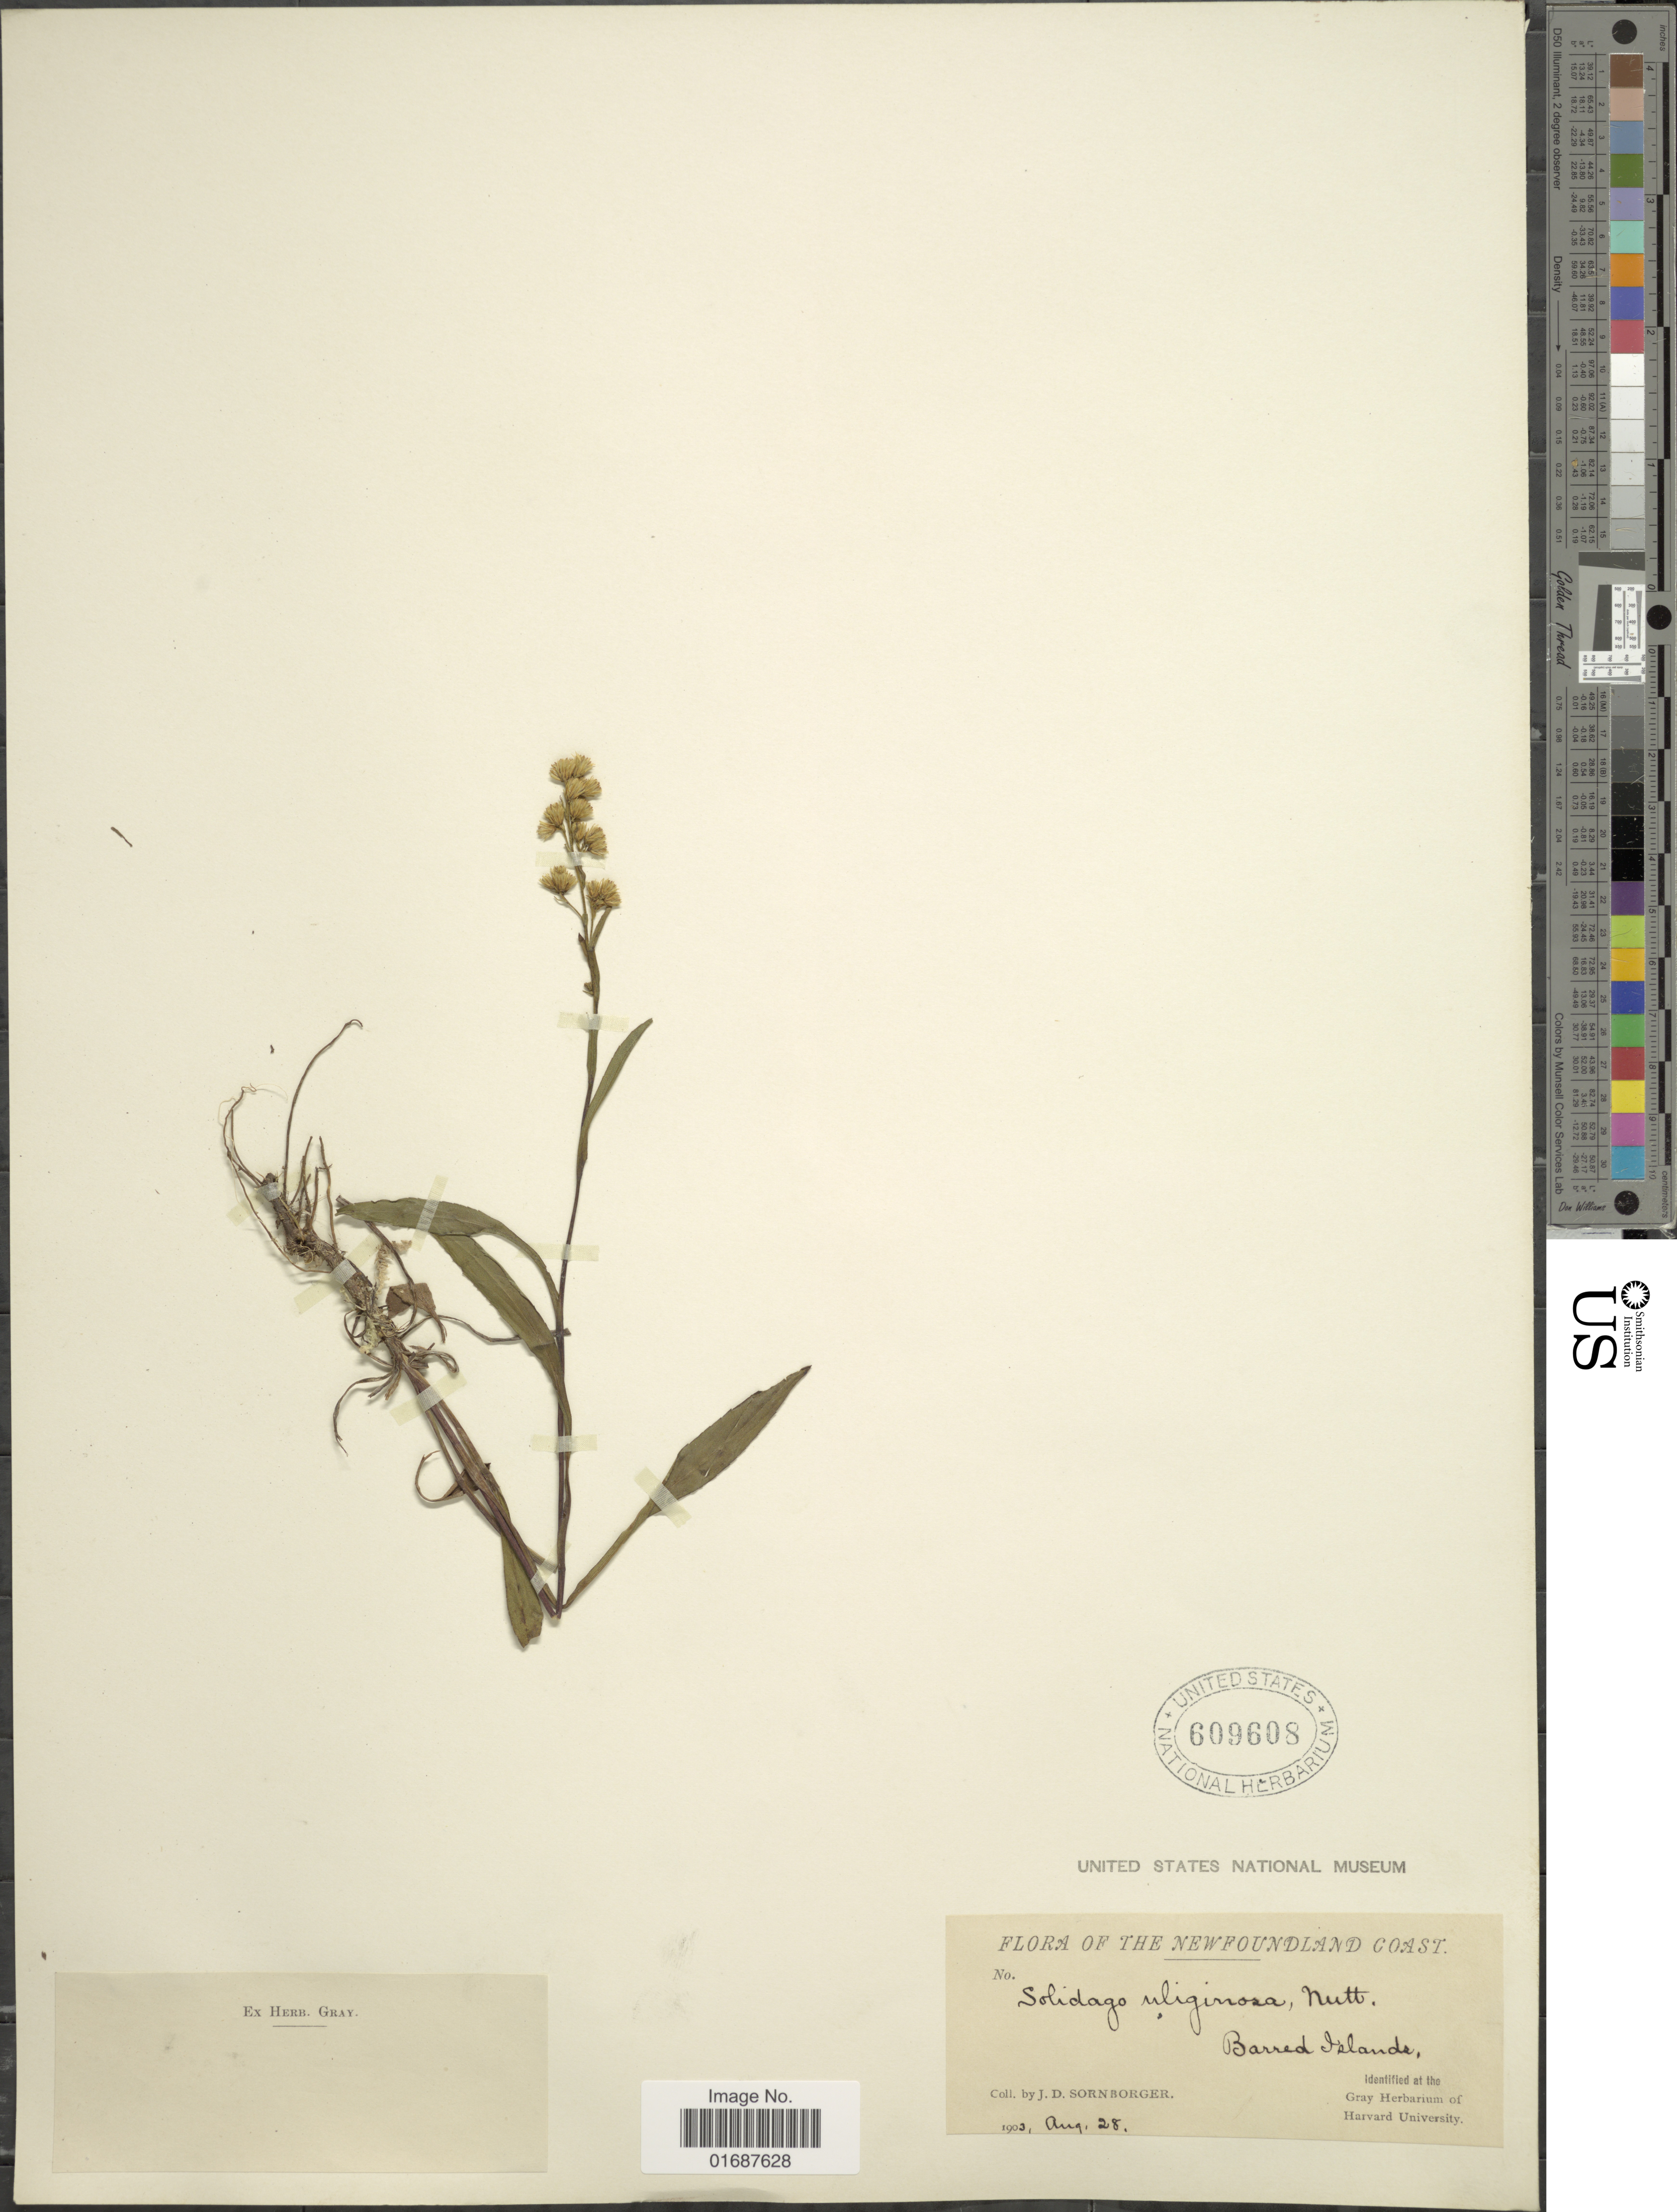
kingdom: Plantae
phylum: Tracheophyta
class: Magnoliopsida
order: Asterales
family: Asteraceae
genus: Solidago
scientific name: Solidago uliginosa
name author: Nutt.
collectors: J. Sornborger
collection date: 1903-08-28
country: Canada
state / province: Newfoundland and Labrador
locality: Newfoundland Coast. Barred Islands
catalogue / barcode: US 609608